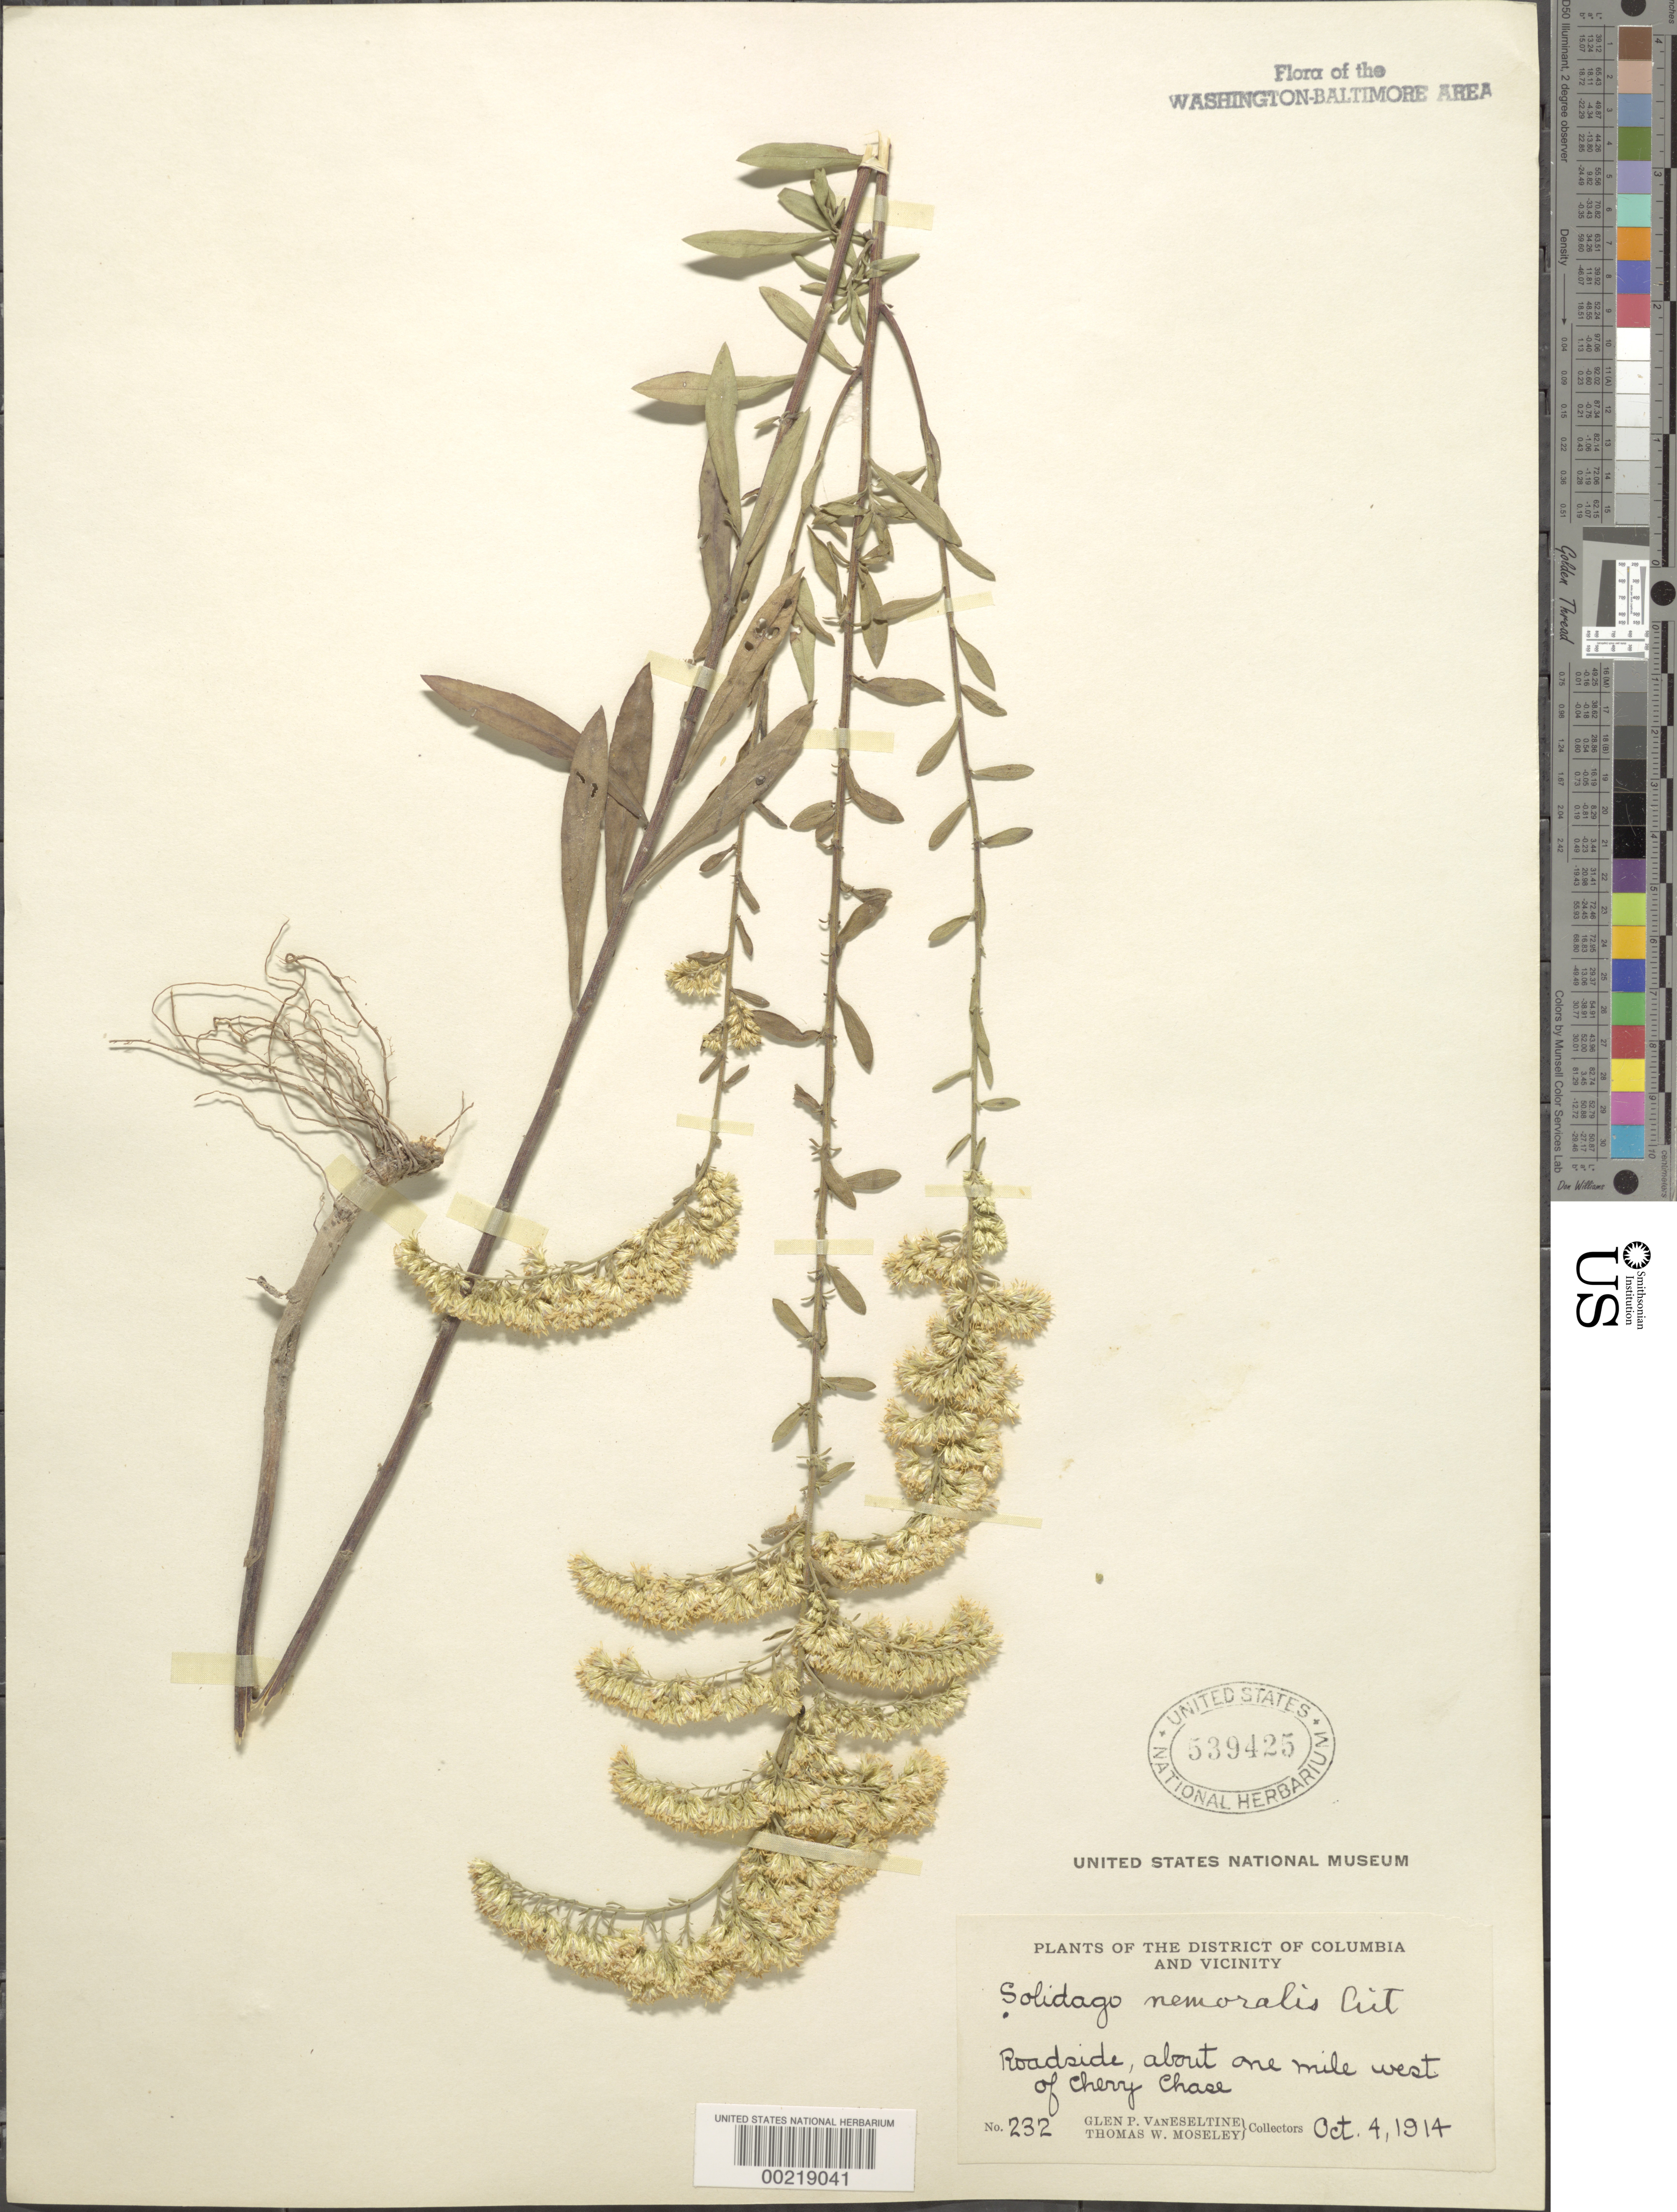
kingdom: Plantae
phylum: Tracheophyta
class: Magnoliopsida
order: Asterales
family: Asteraceae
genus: Solidago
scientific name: Solidago nemoralis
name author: Aiton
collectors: G. P. Van Eseltine & T. Moseley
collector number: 232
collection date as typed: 04 Oct 1914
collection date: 1914-10-04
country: United States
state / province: Maryland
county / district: Montgomery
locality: West of Chevy Chase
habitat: Roadside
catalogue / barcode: US 539425